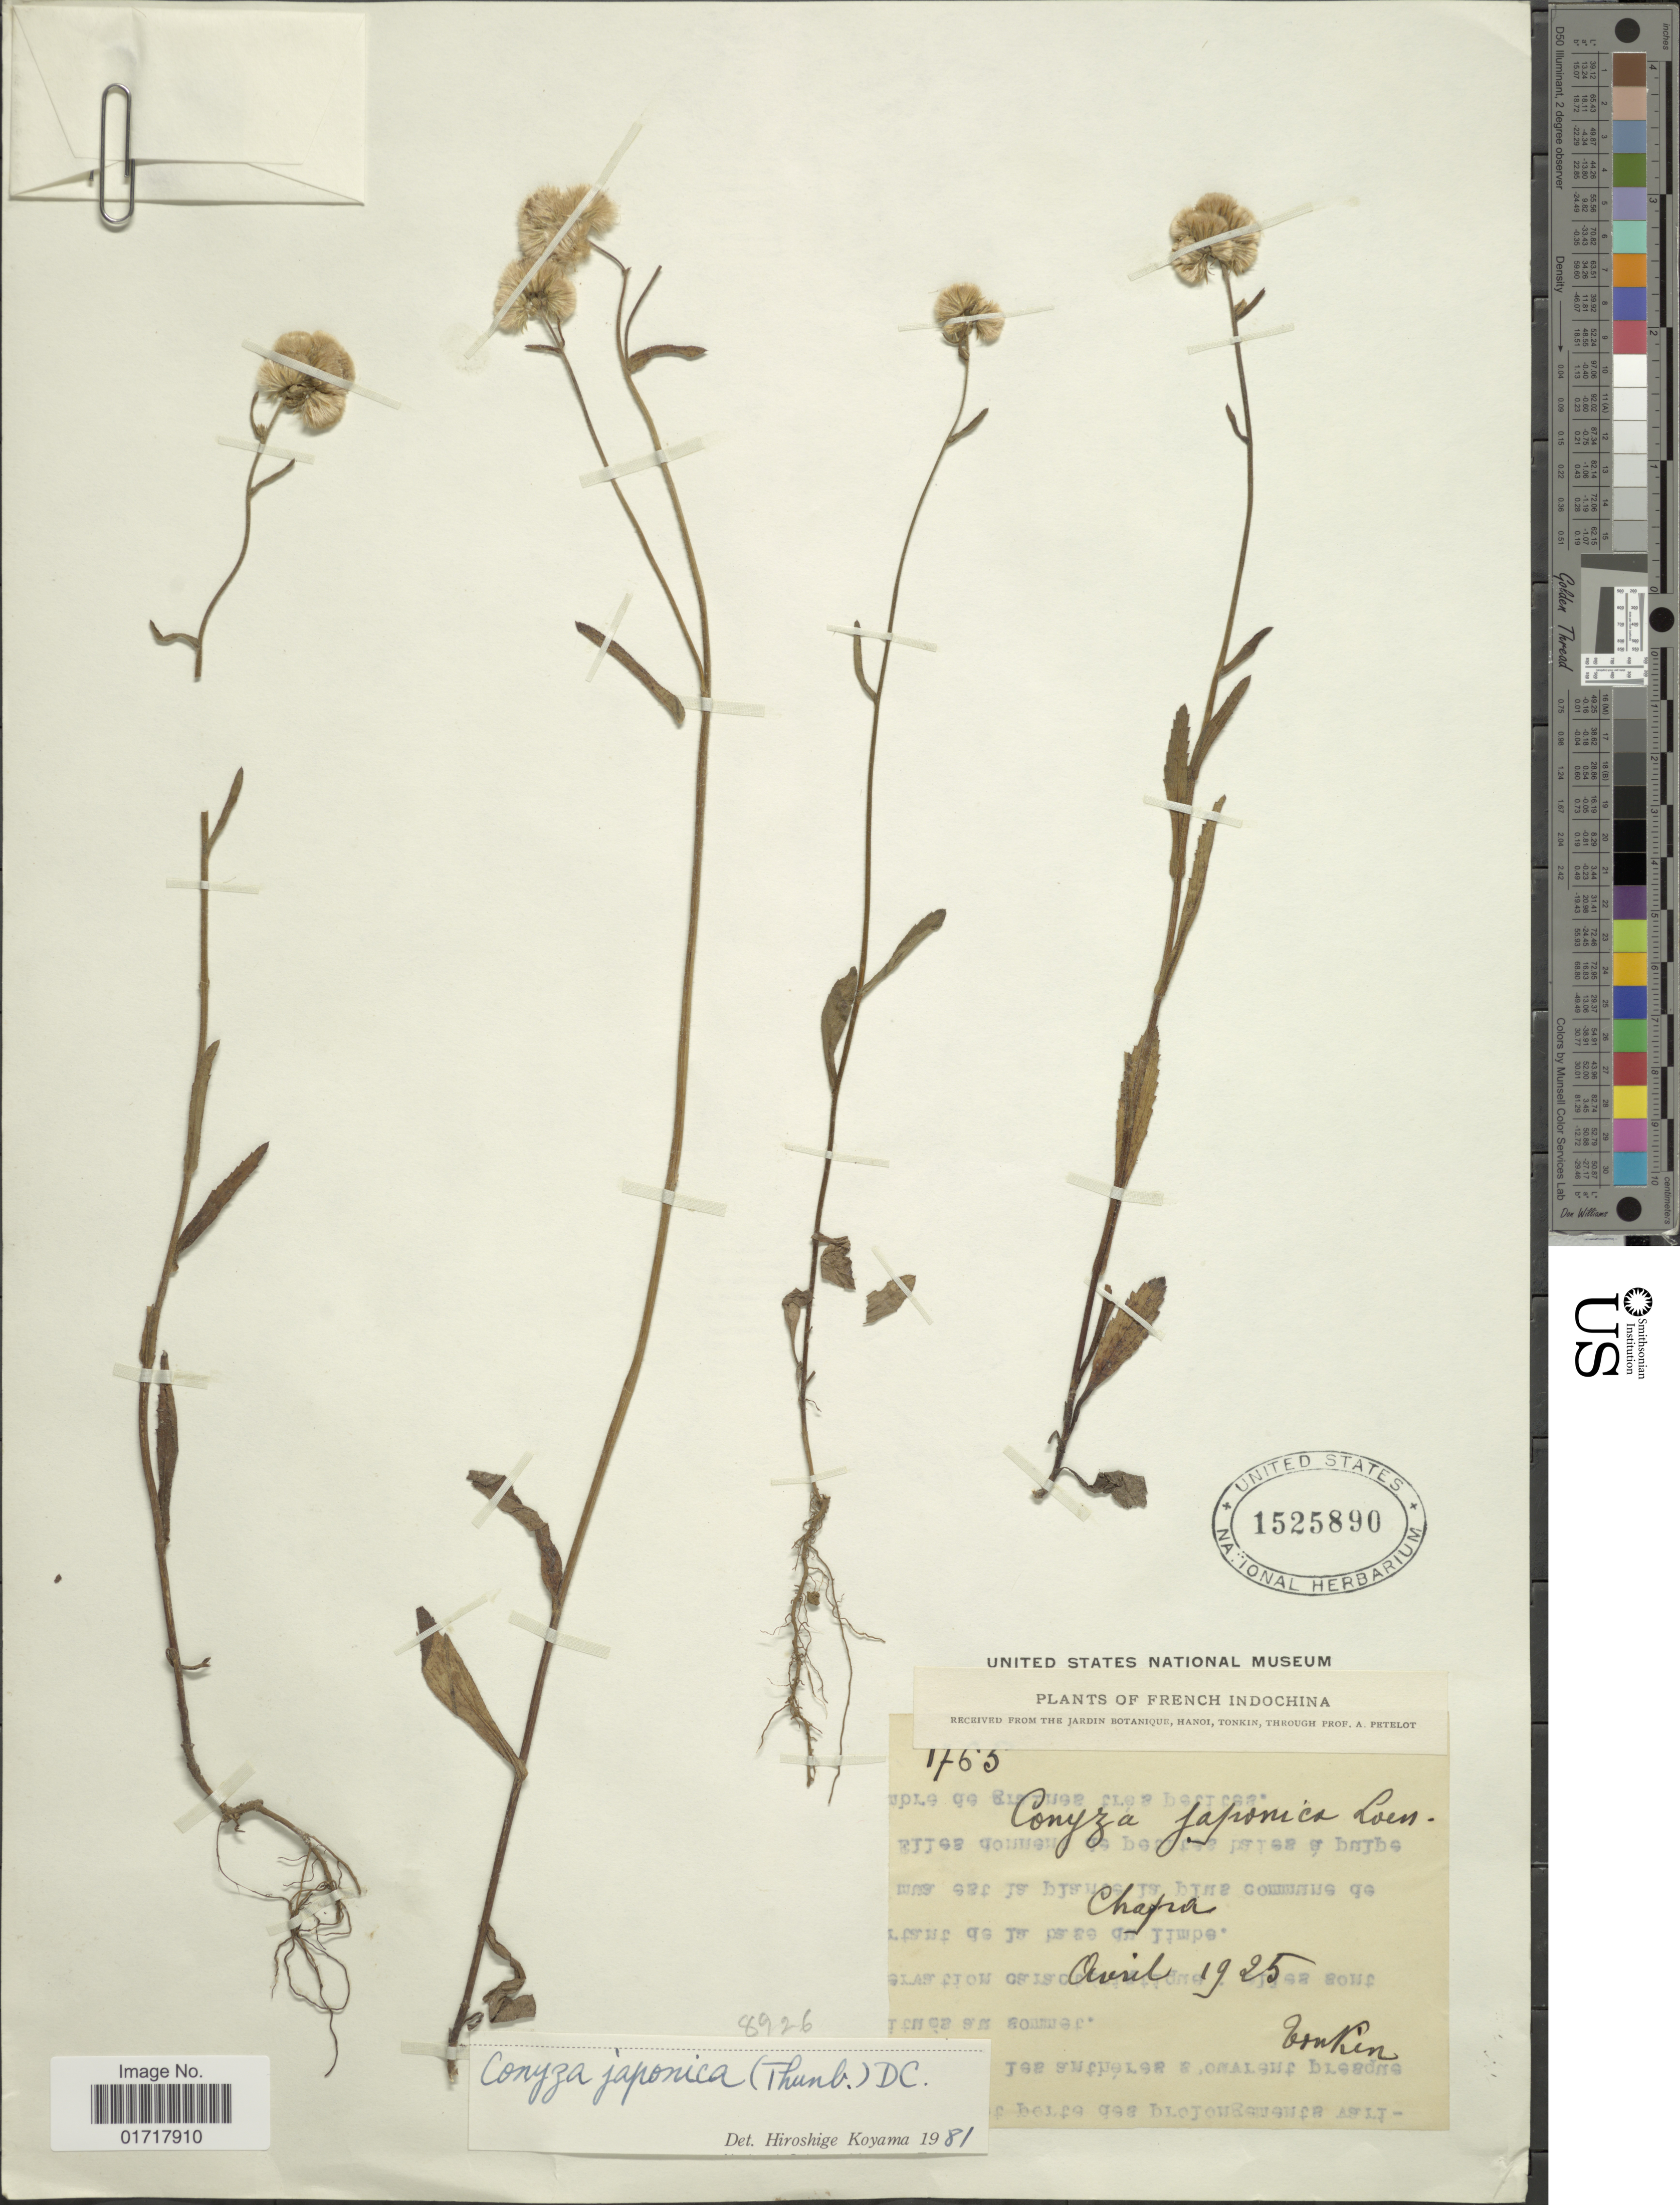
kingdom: Plantae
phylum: Tracheophyta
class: Magnoliopsida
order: Asterales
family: Asteraceae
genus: Conyza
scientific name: Conyza japonica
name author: (Thunb.) Less.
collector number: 1765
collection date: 1925-04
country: Vietnam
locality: Chapra, Tonkin.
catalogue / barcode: US 1525890